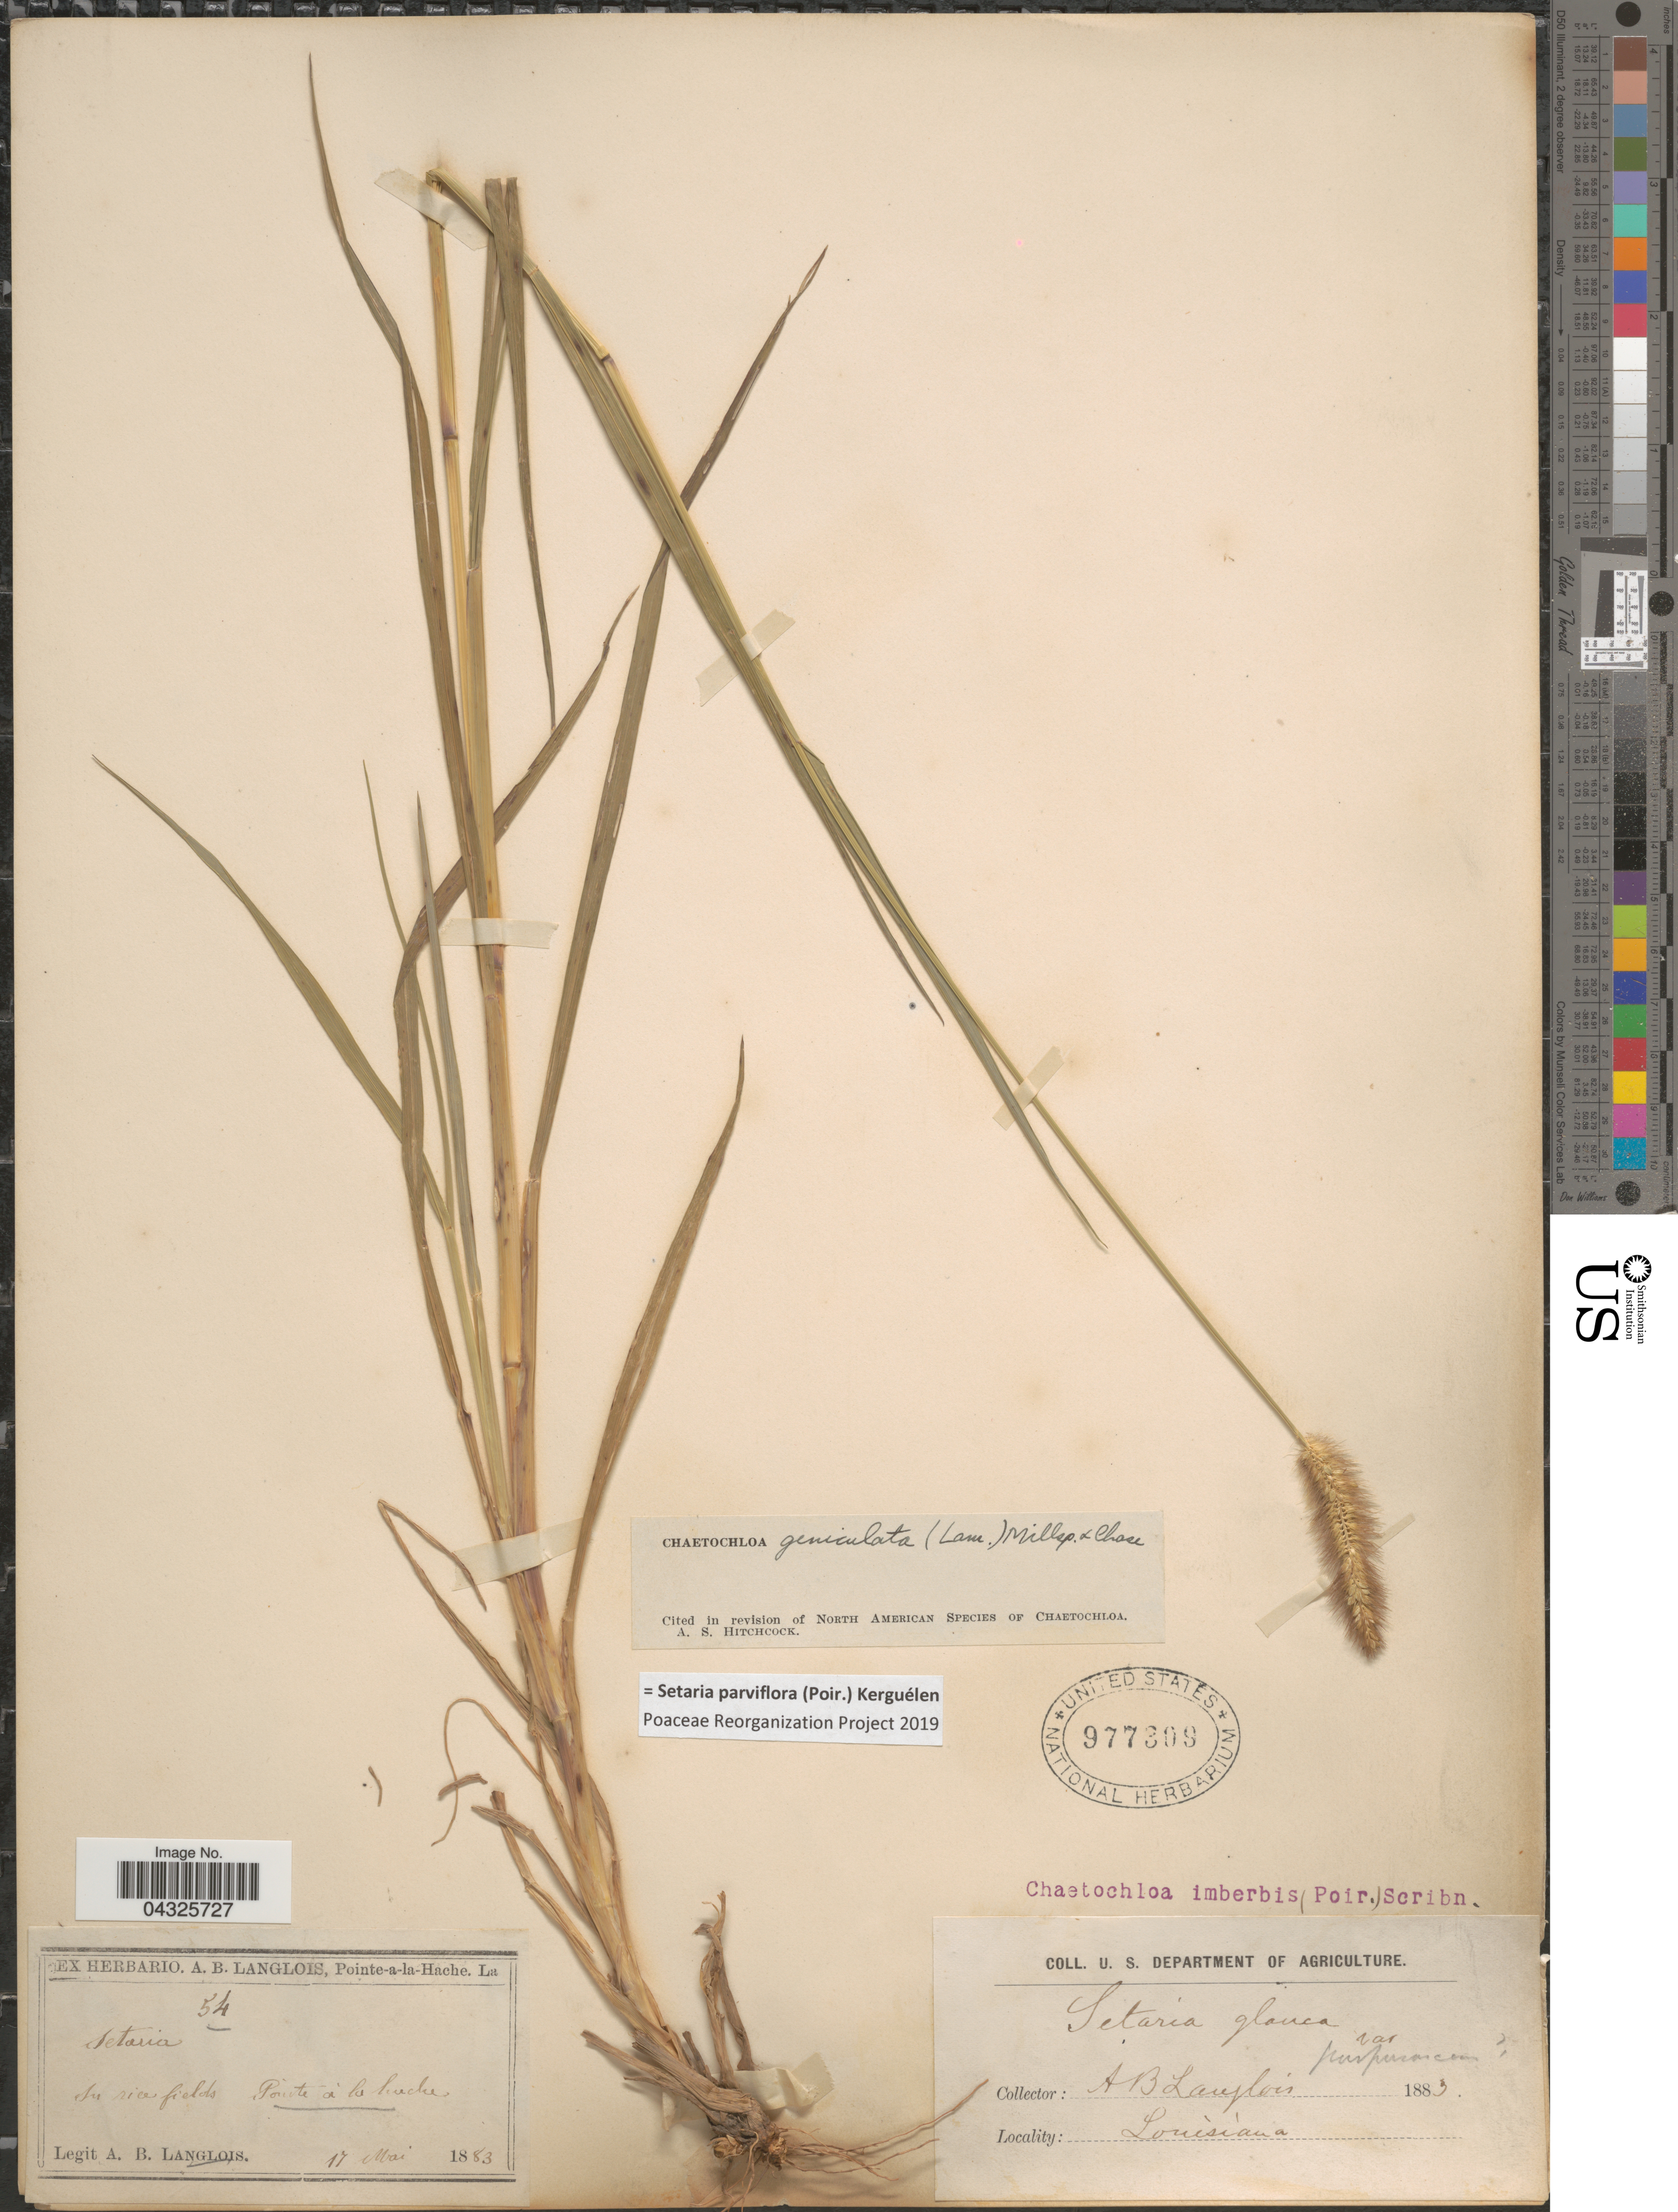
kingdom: Plantae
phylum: Tracheophyta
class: Liliopsida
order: Poales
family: Poaceae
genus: Setaria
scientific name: Setaria parviflora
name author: (Poir.) Kerguélen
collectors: A. Langlois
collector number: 54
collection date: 1883-05-17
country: United States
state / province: Louisiana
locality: In rice fields. Pointe à la hache.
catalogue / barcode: US 977309